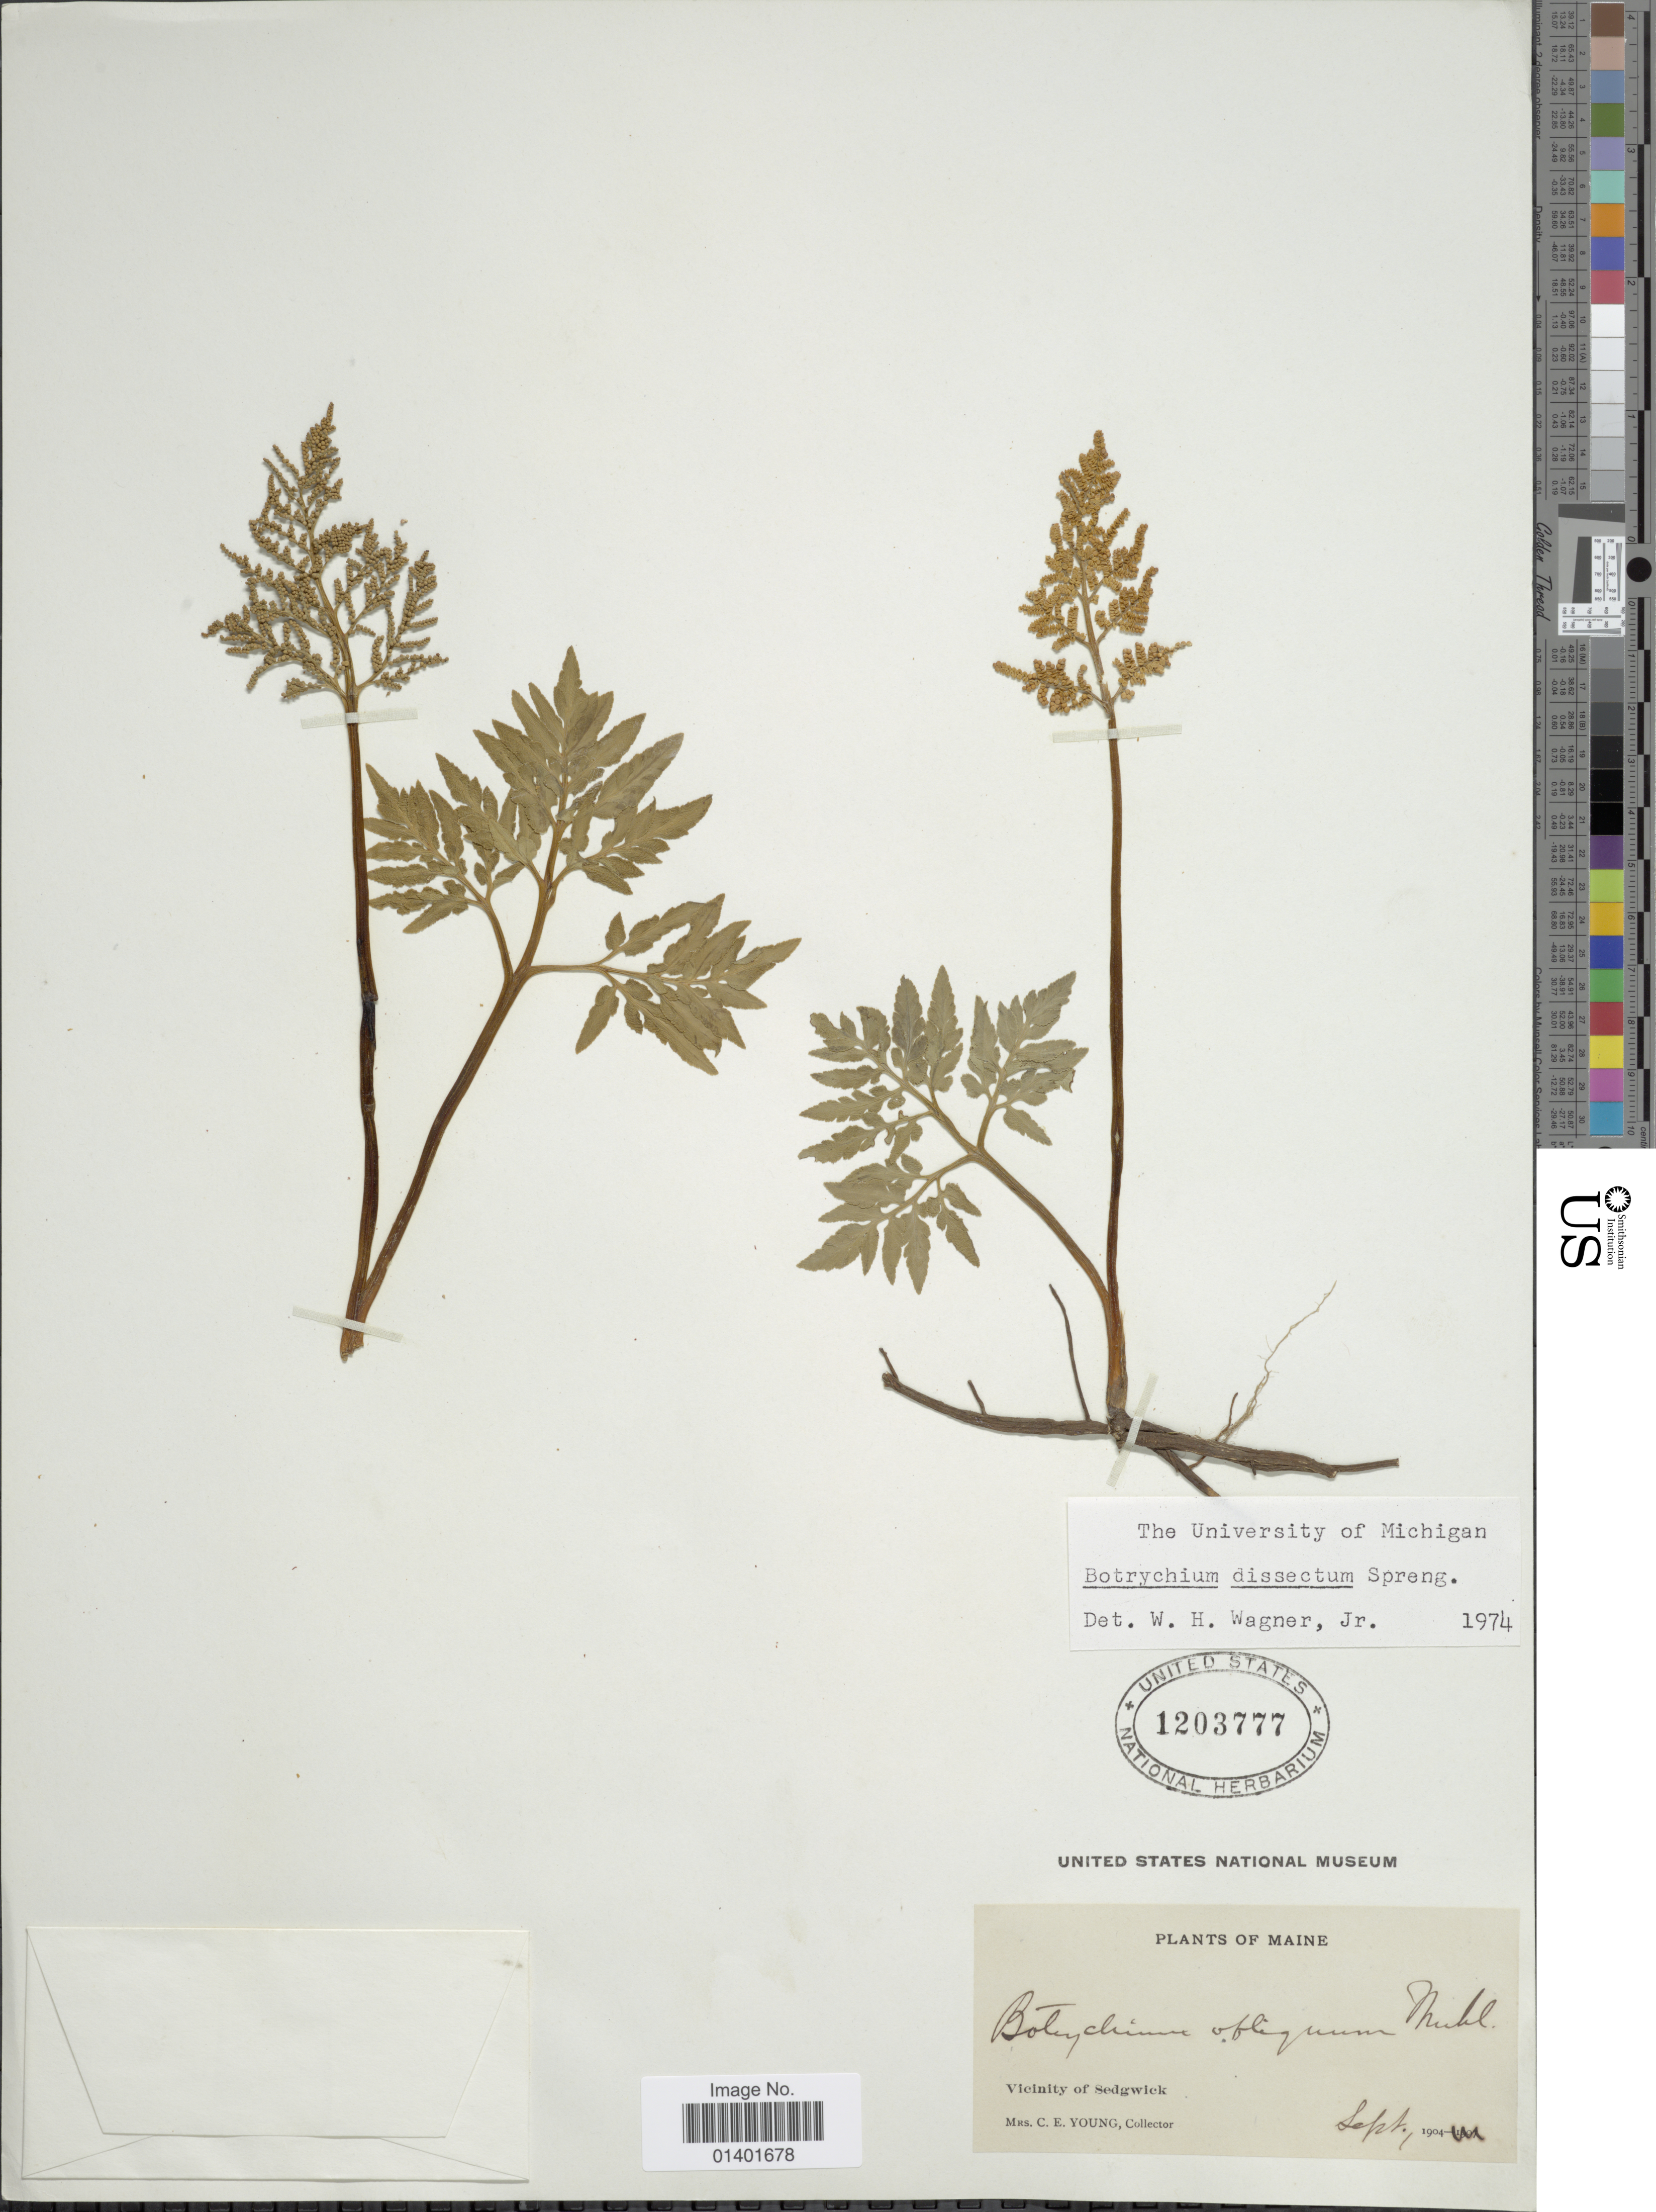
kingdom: Plantae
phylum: Tracheophyta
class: Polypodiopsida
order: Ophioglossales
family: Ophioglossaceae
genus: Botrychium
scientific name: Botrychium dissectum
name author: Spreng.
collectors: C. Young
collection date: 1904-09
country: United States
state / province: Maine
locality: Vicinity of Sedgwick.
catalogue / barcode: US 1203777